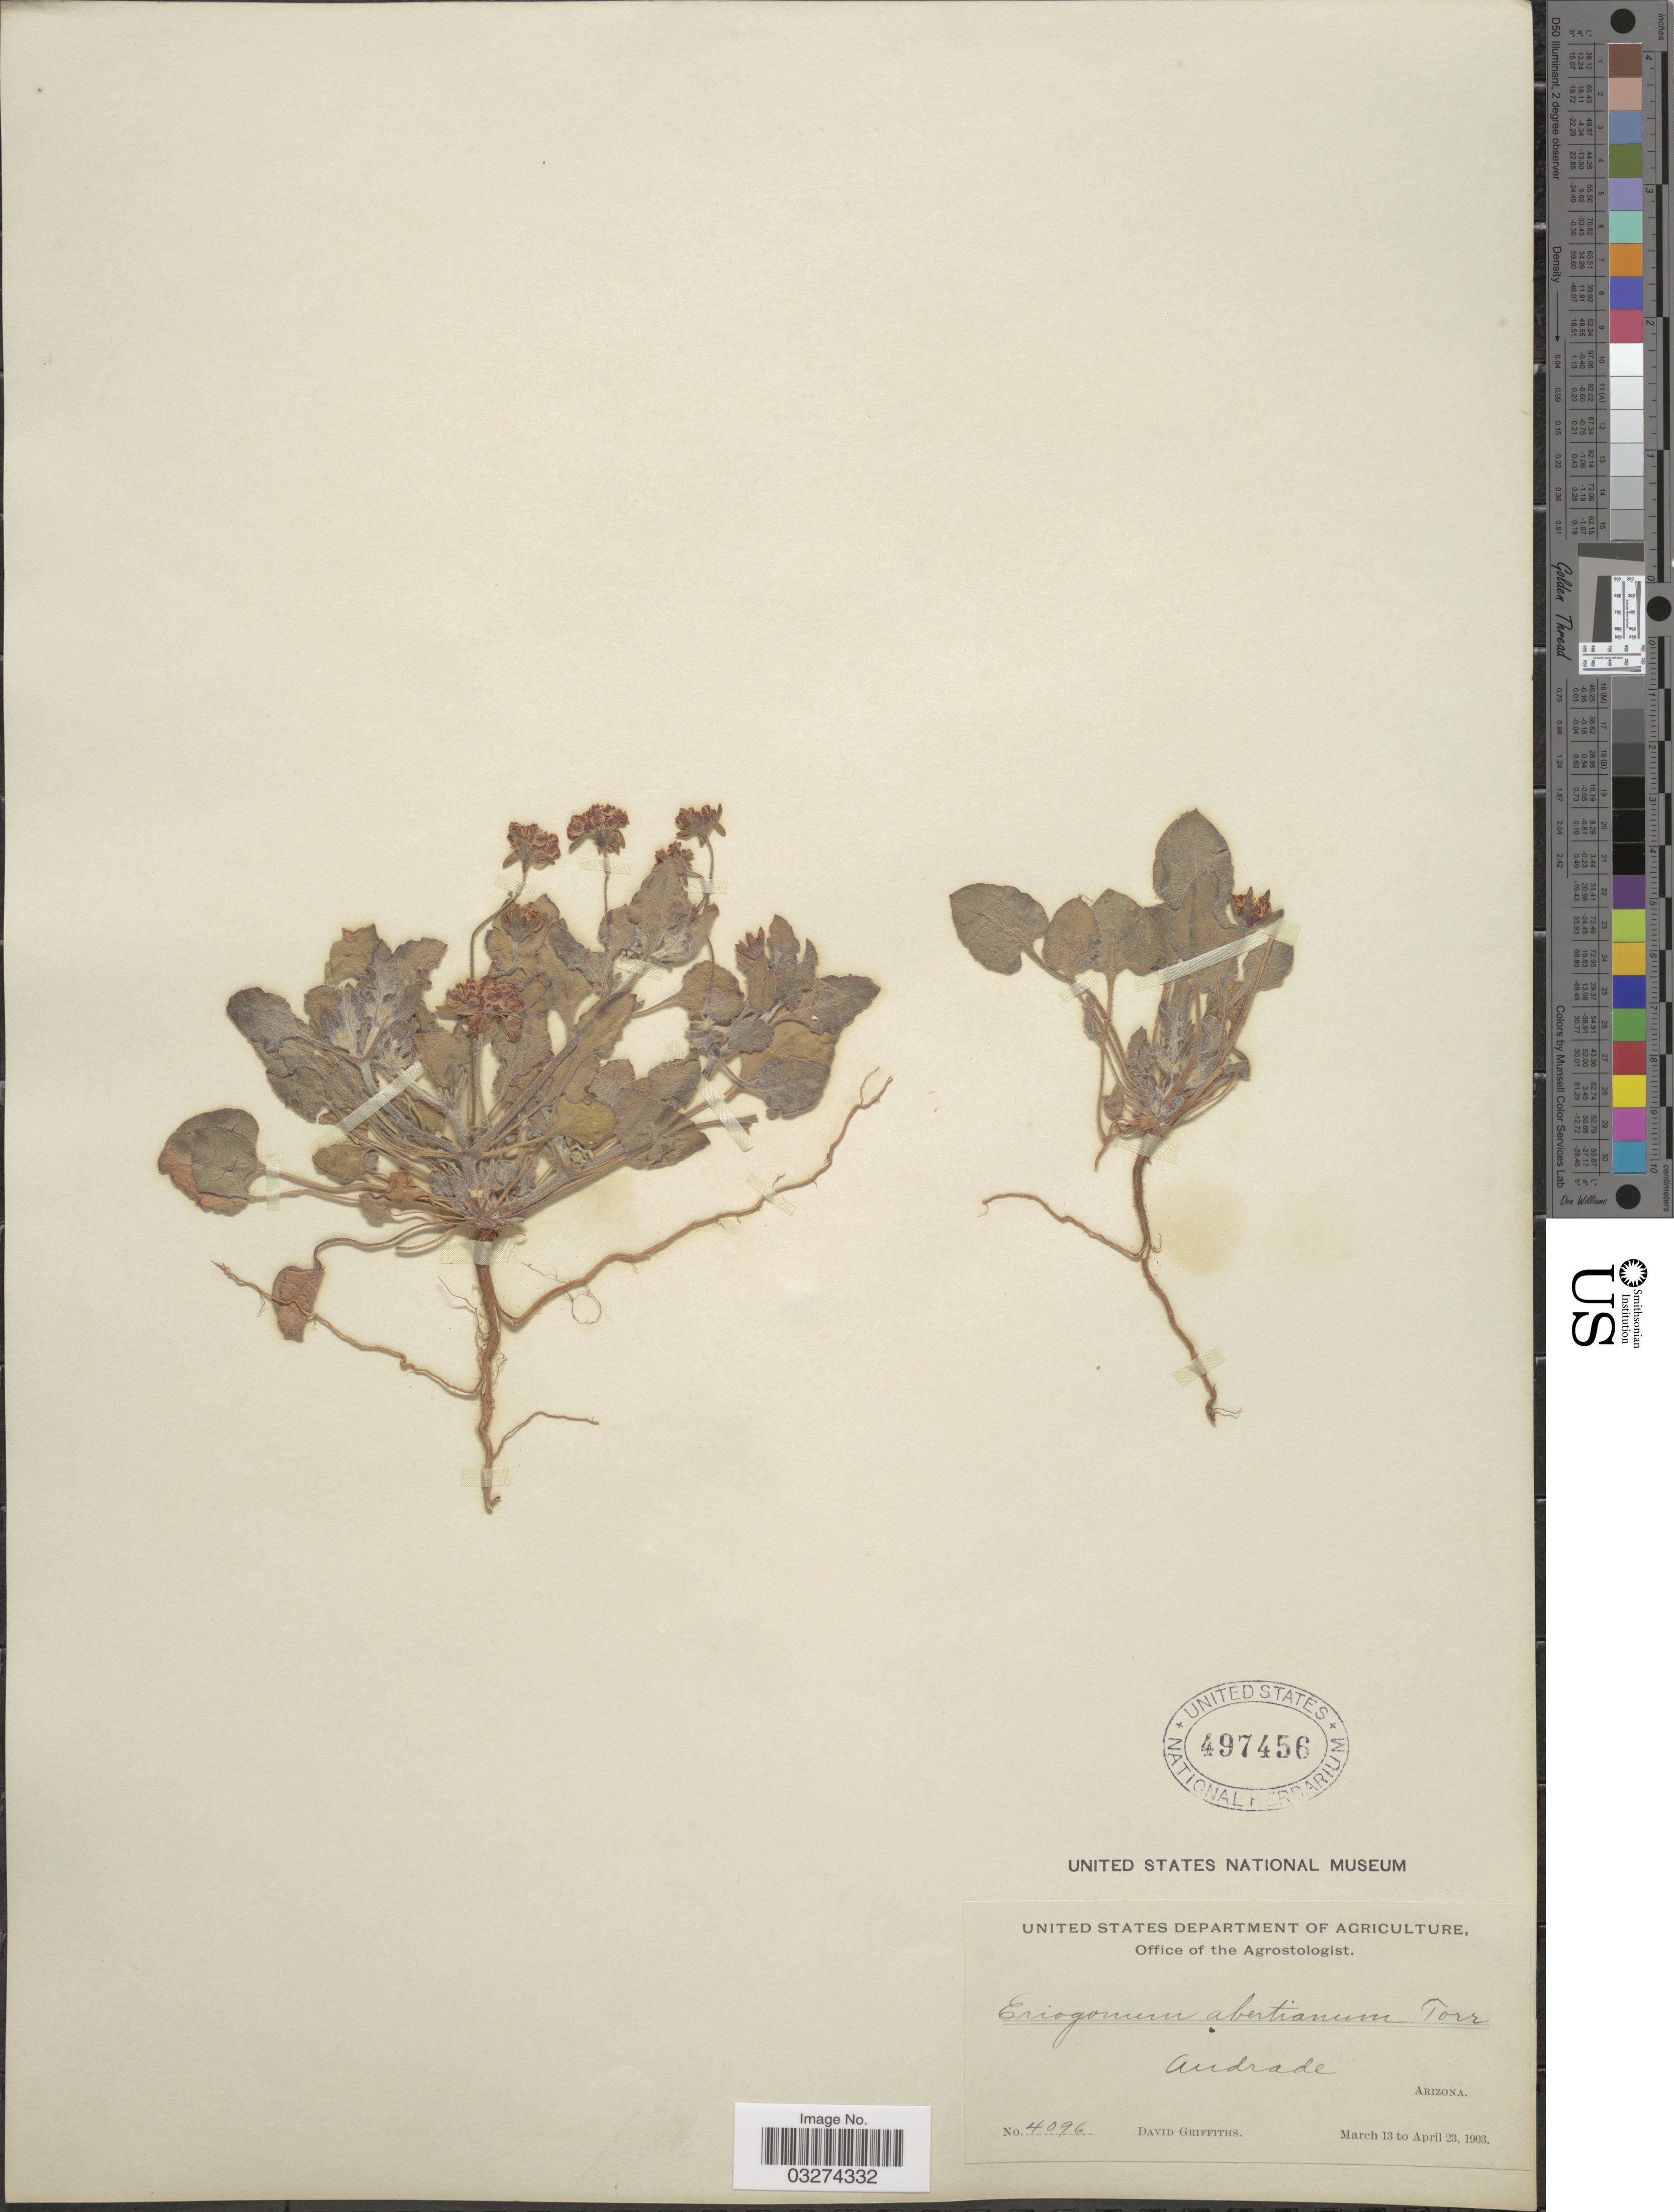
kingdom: Plantae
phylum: Tracheophyta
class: Magnoliopsida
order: Caryophyllales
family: Polygonaceae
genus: Eriogonum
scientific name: Eriogonum abertianum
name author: Torr.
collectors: D. Griffiths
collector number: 4096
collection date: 1903-03-13/1903-04-23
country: United States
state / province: Arizona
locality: Andrade.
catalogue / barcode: US 497456